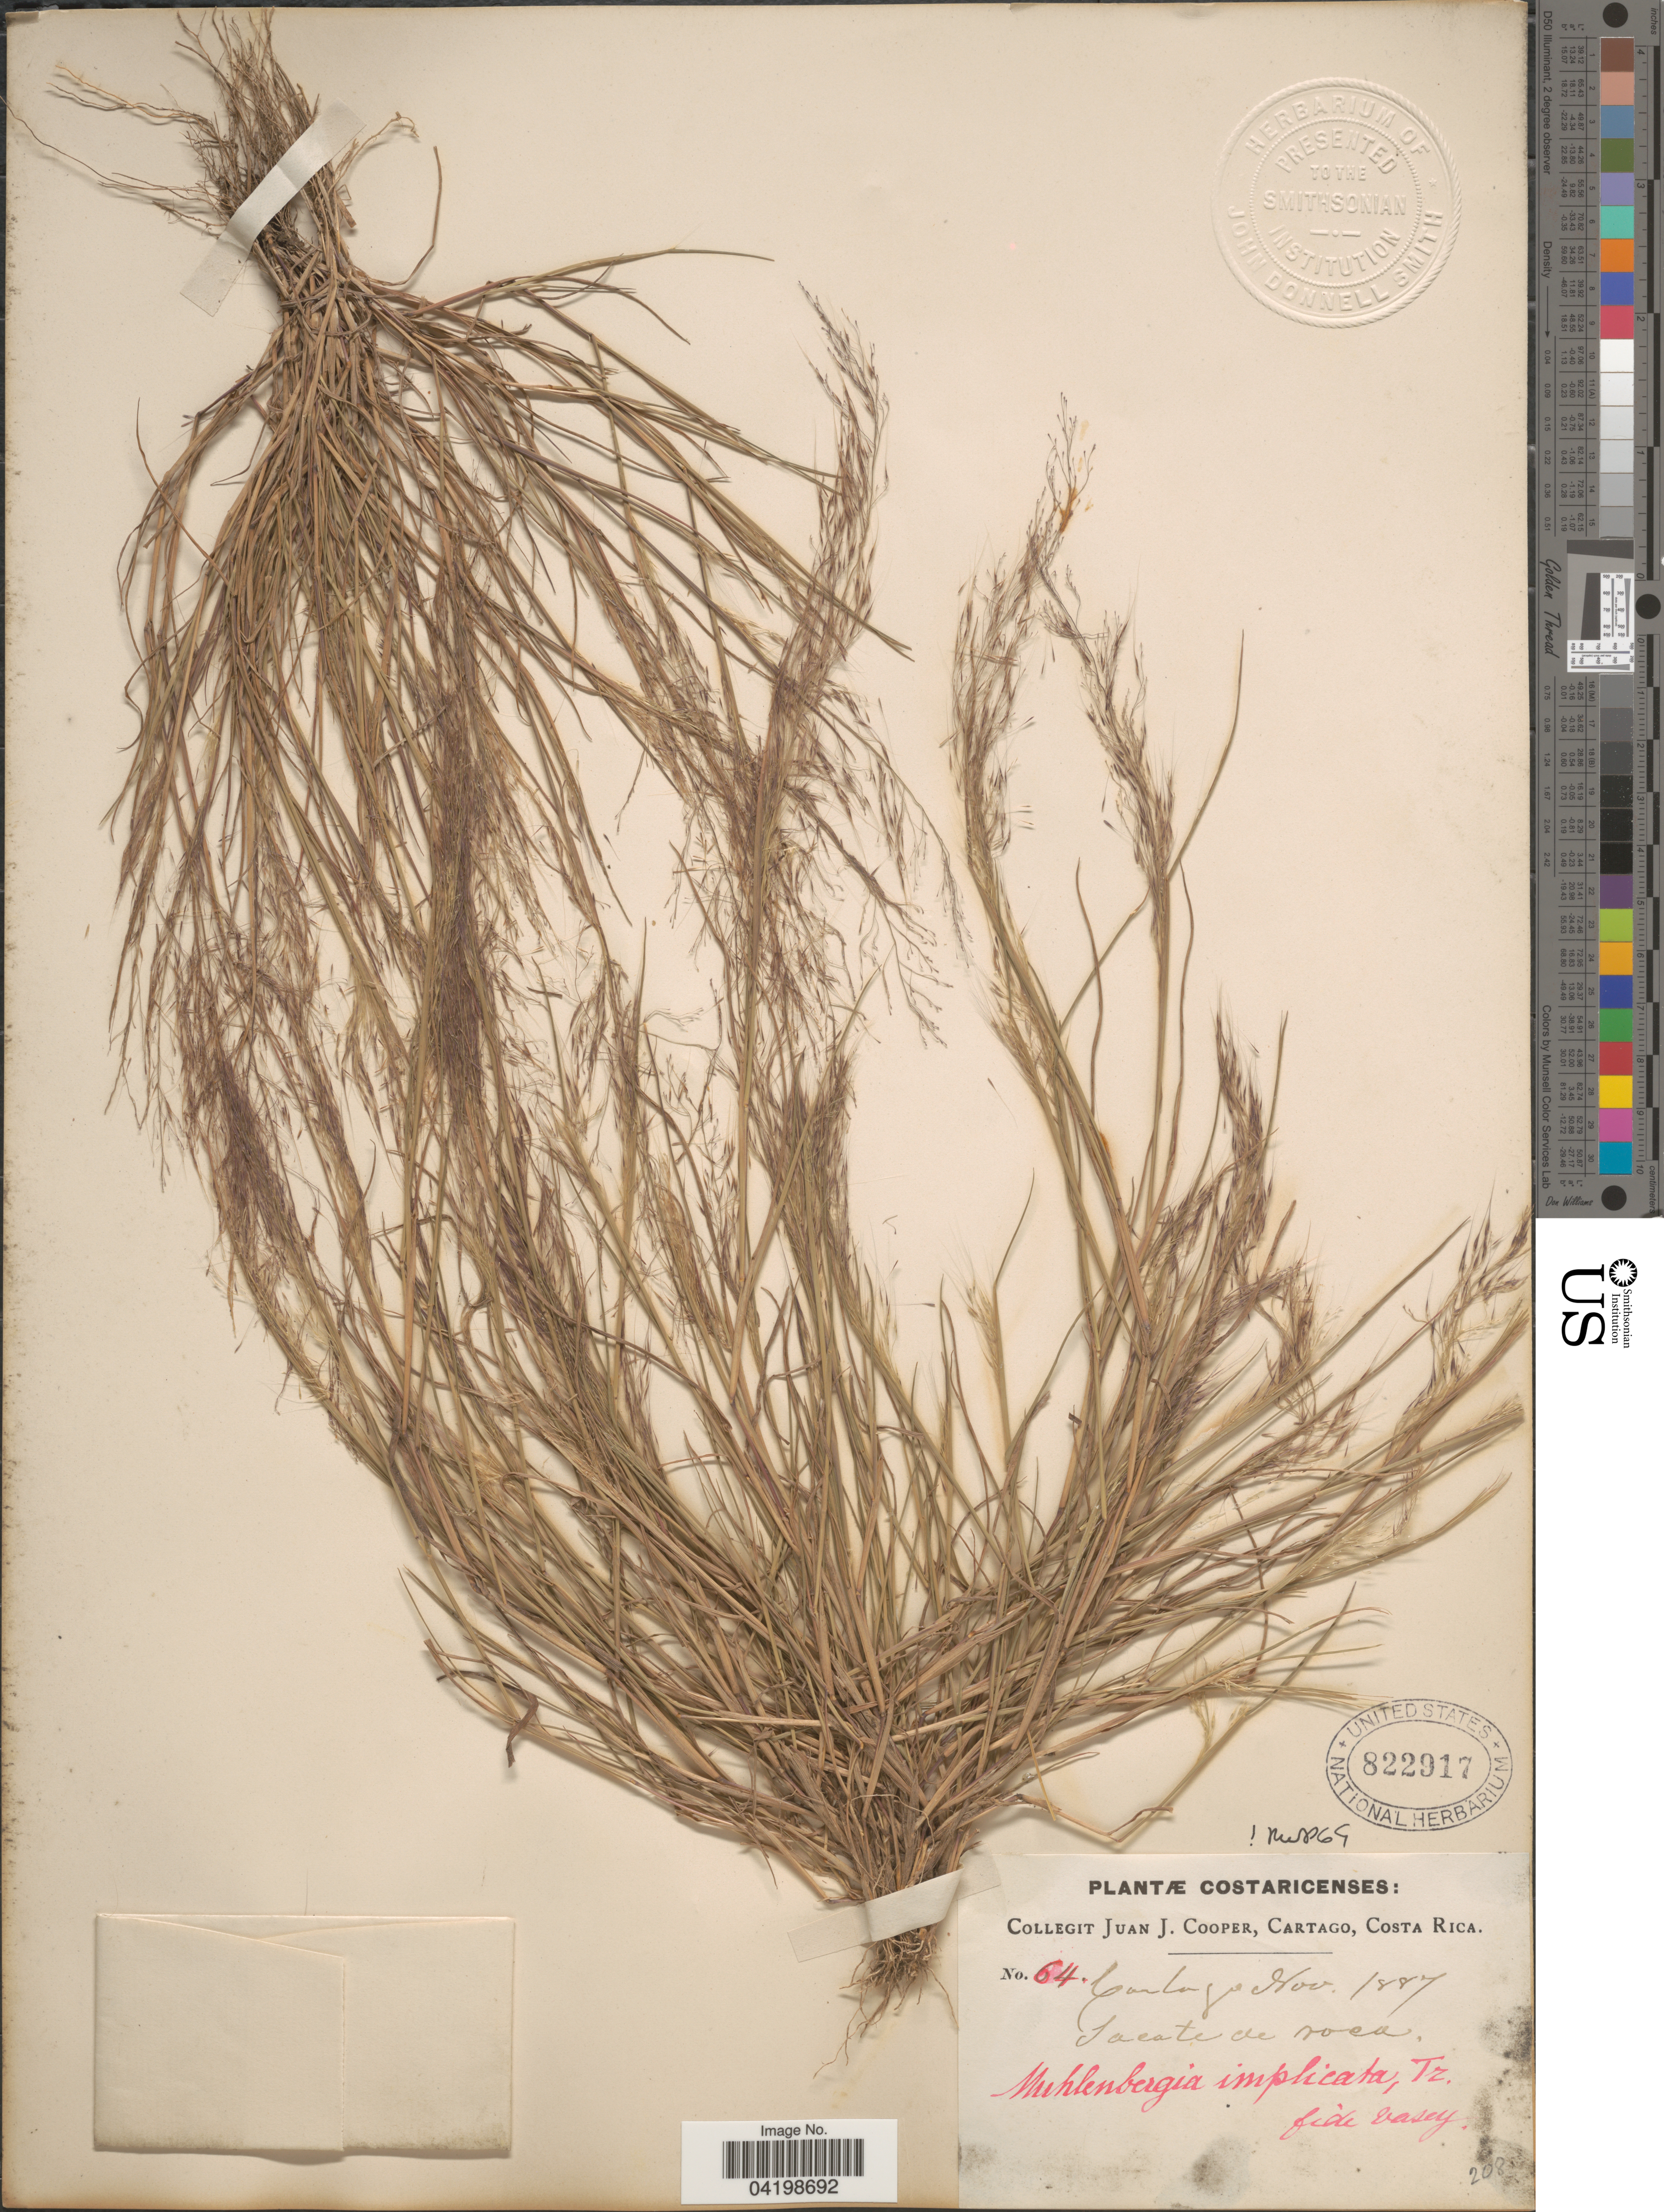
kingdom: Plantae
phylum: Tracheophyta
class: Liliopsida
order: Poales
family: Poaceae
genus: Muhlenbergia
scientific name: Muhlenbergia implicata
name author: (Kunth) Trin.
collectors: J. J. Cooper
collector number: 64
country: Costa Rica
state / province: Cartago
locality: Sacate de roca.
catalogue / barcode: US 822917